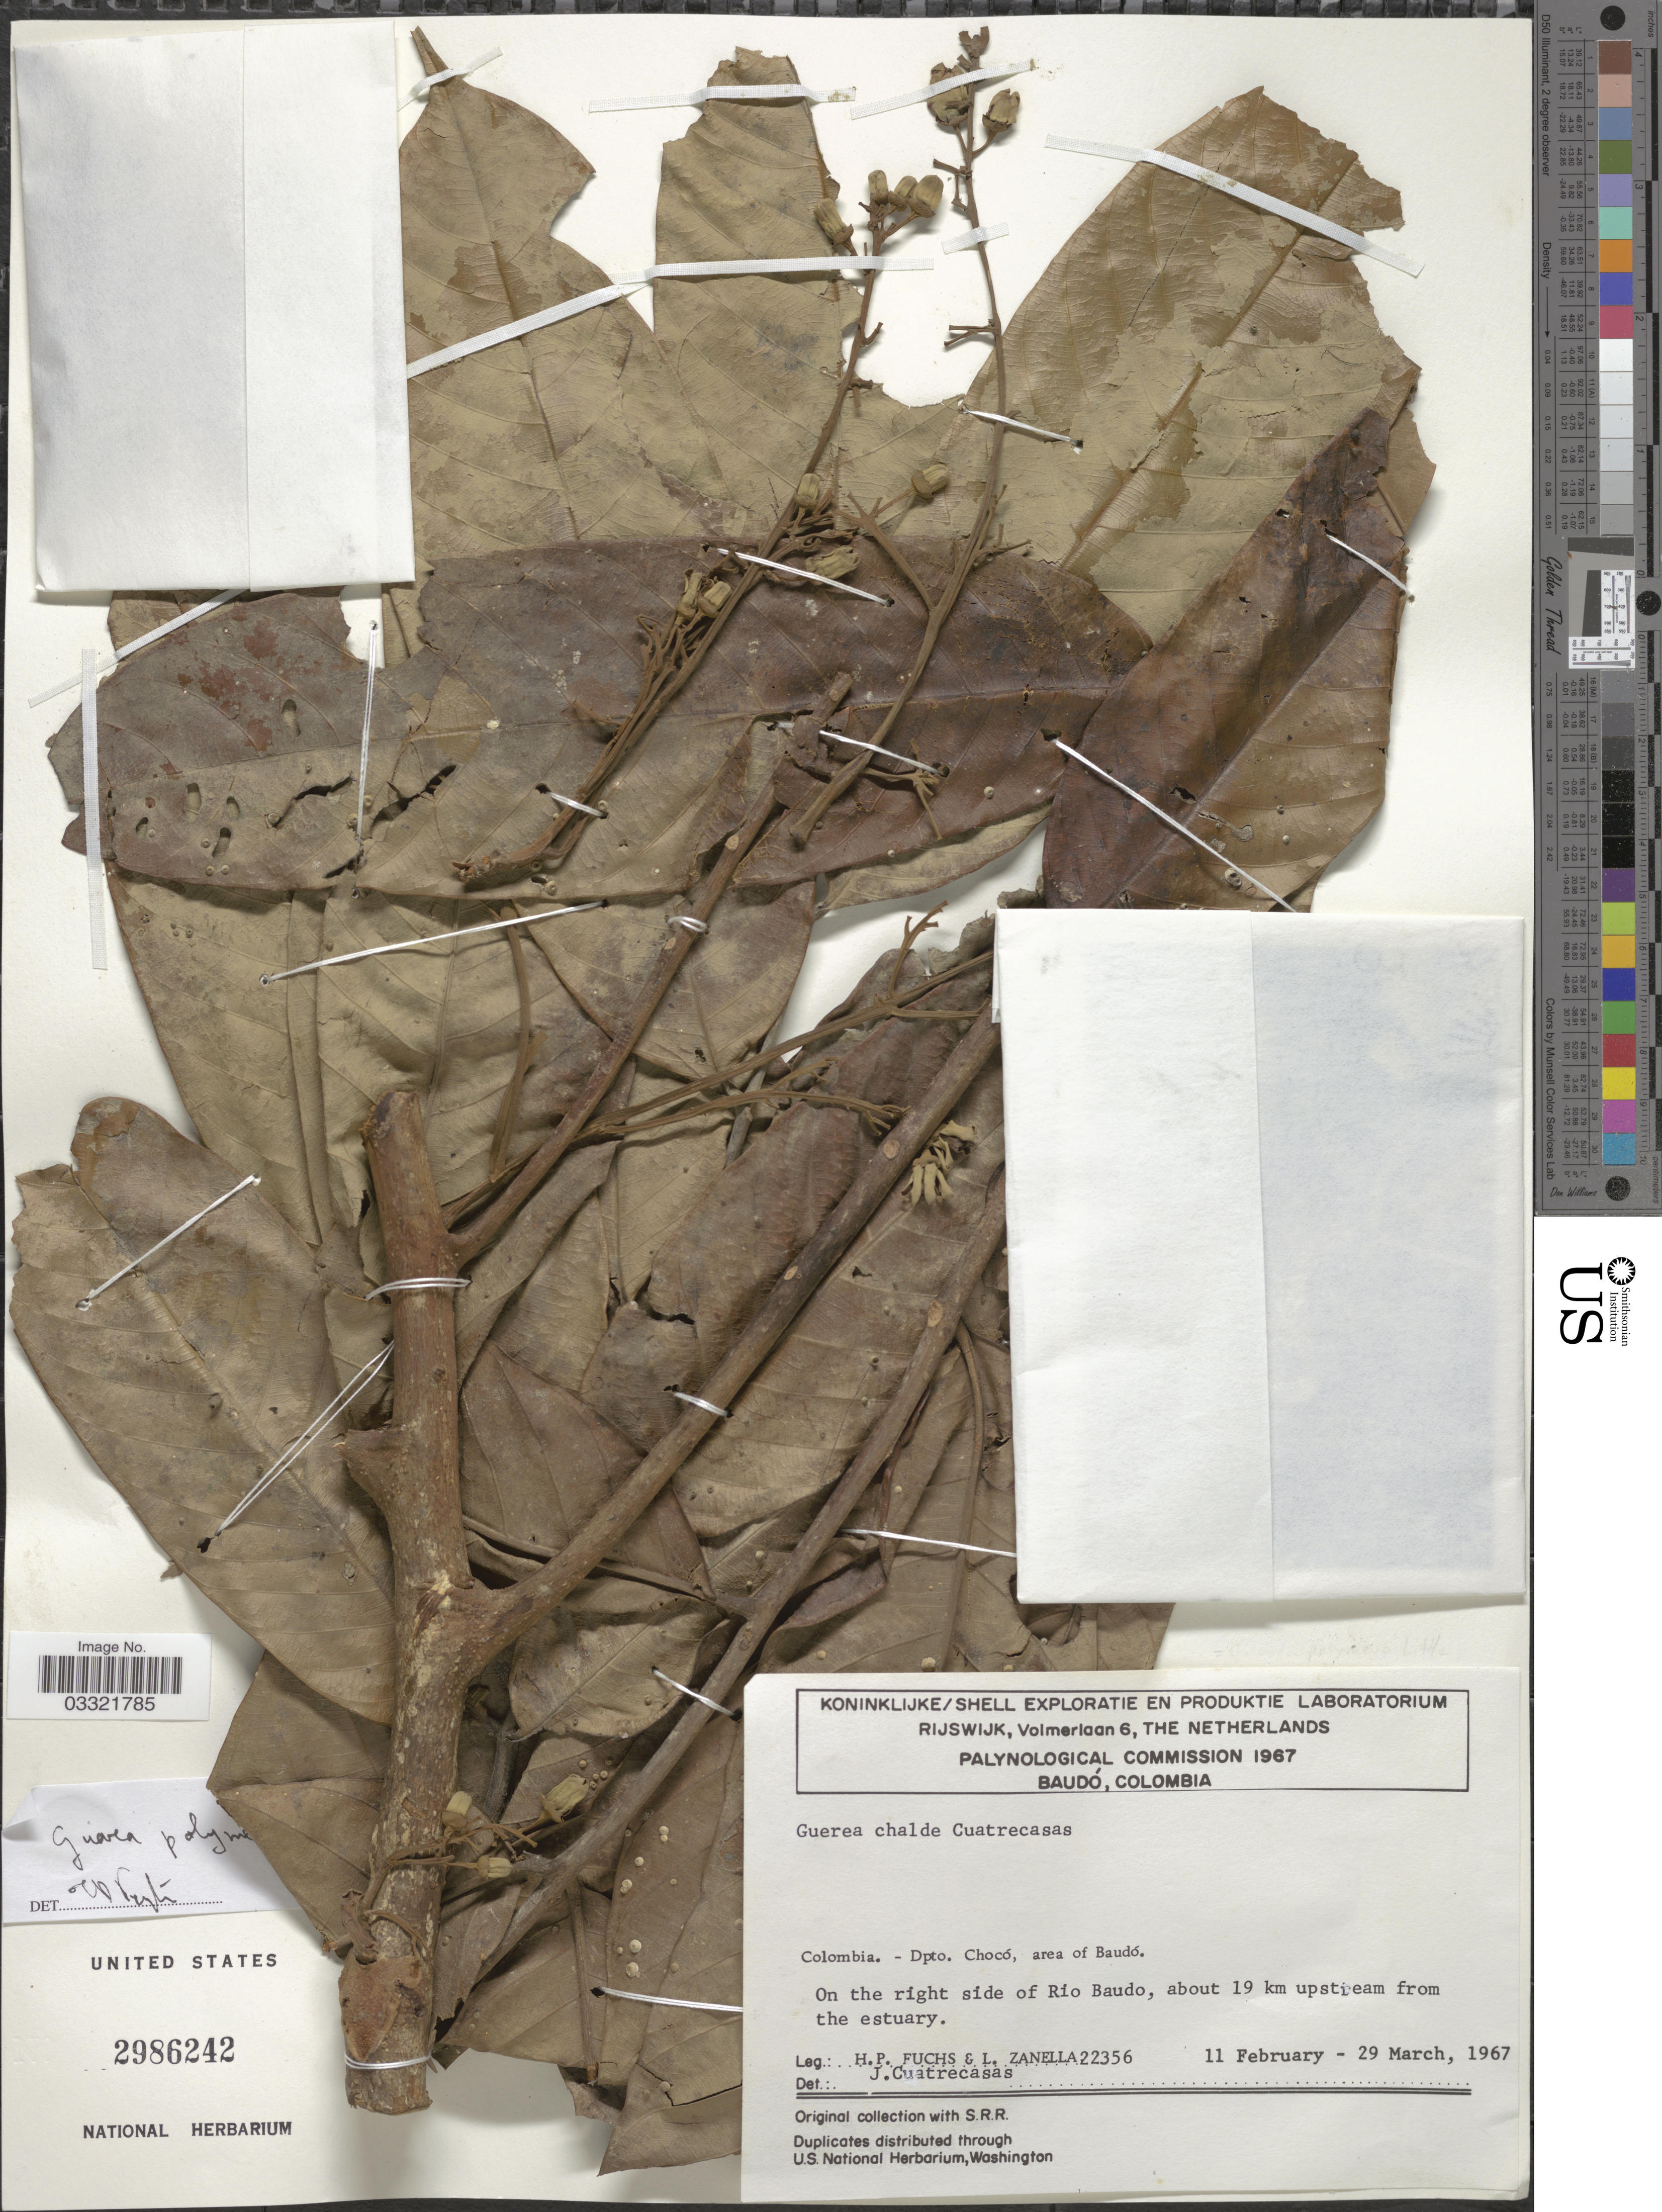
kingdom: Plantae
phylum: Tracheophyta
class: Magnoliopsida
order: Sapindales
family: Meliaceae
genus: Guarea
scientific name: Guarea polymera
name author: Little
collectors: H. P. Fuchs & L. Zanella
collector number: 22356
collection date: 1967-02-11/1967-03-29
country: Colombia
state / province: Chocó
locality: Dpto. Chocó, area of Baudó. On the right side of Rio Baudo, about 19 km upstream from the estuary.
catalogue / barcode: US 2986242